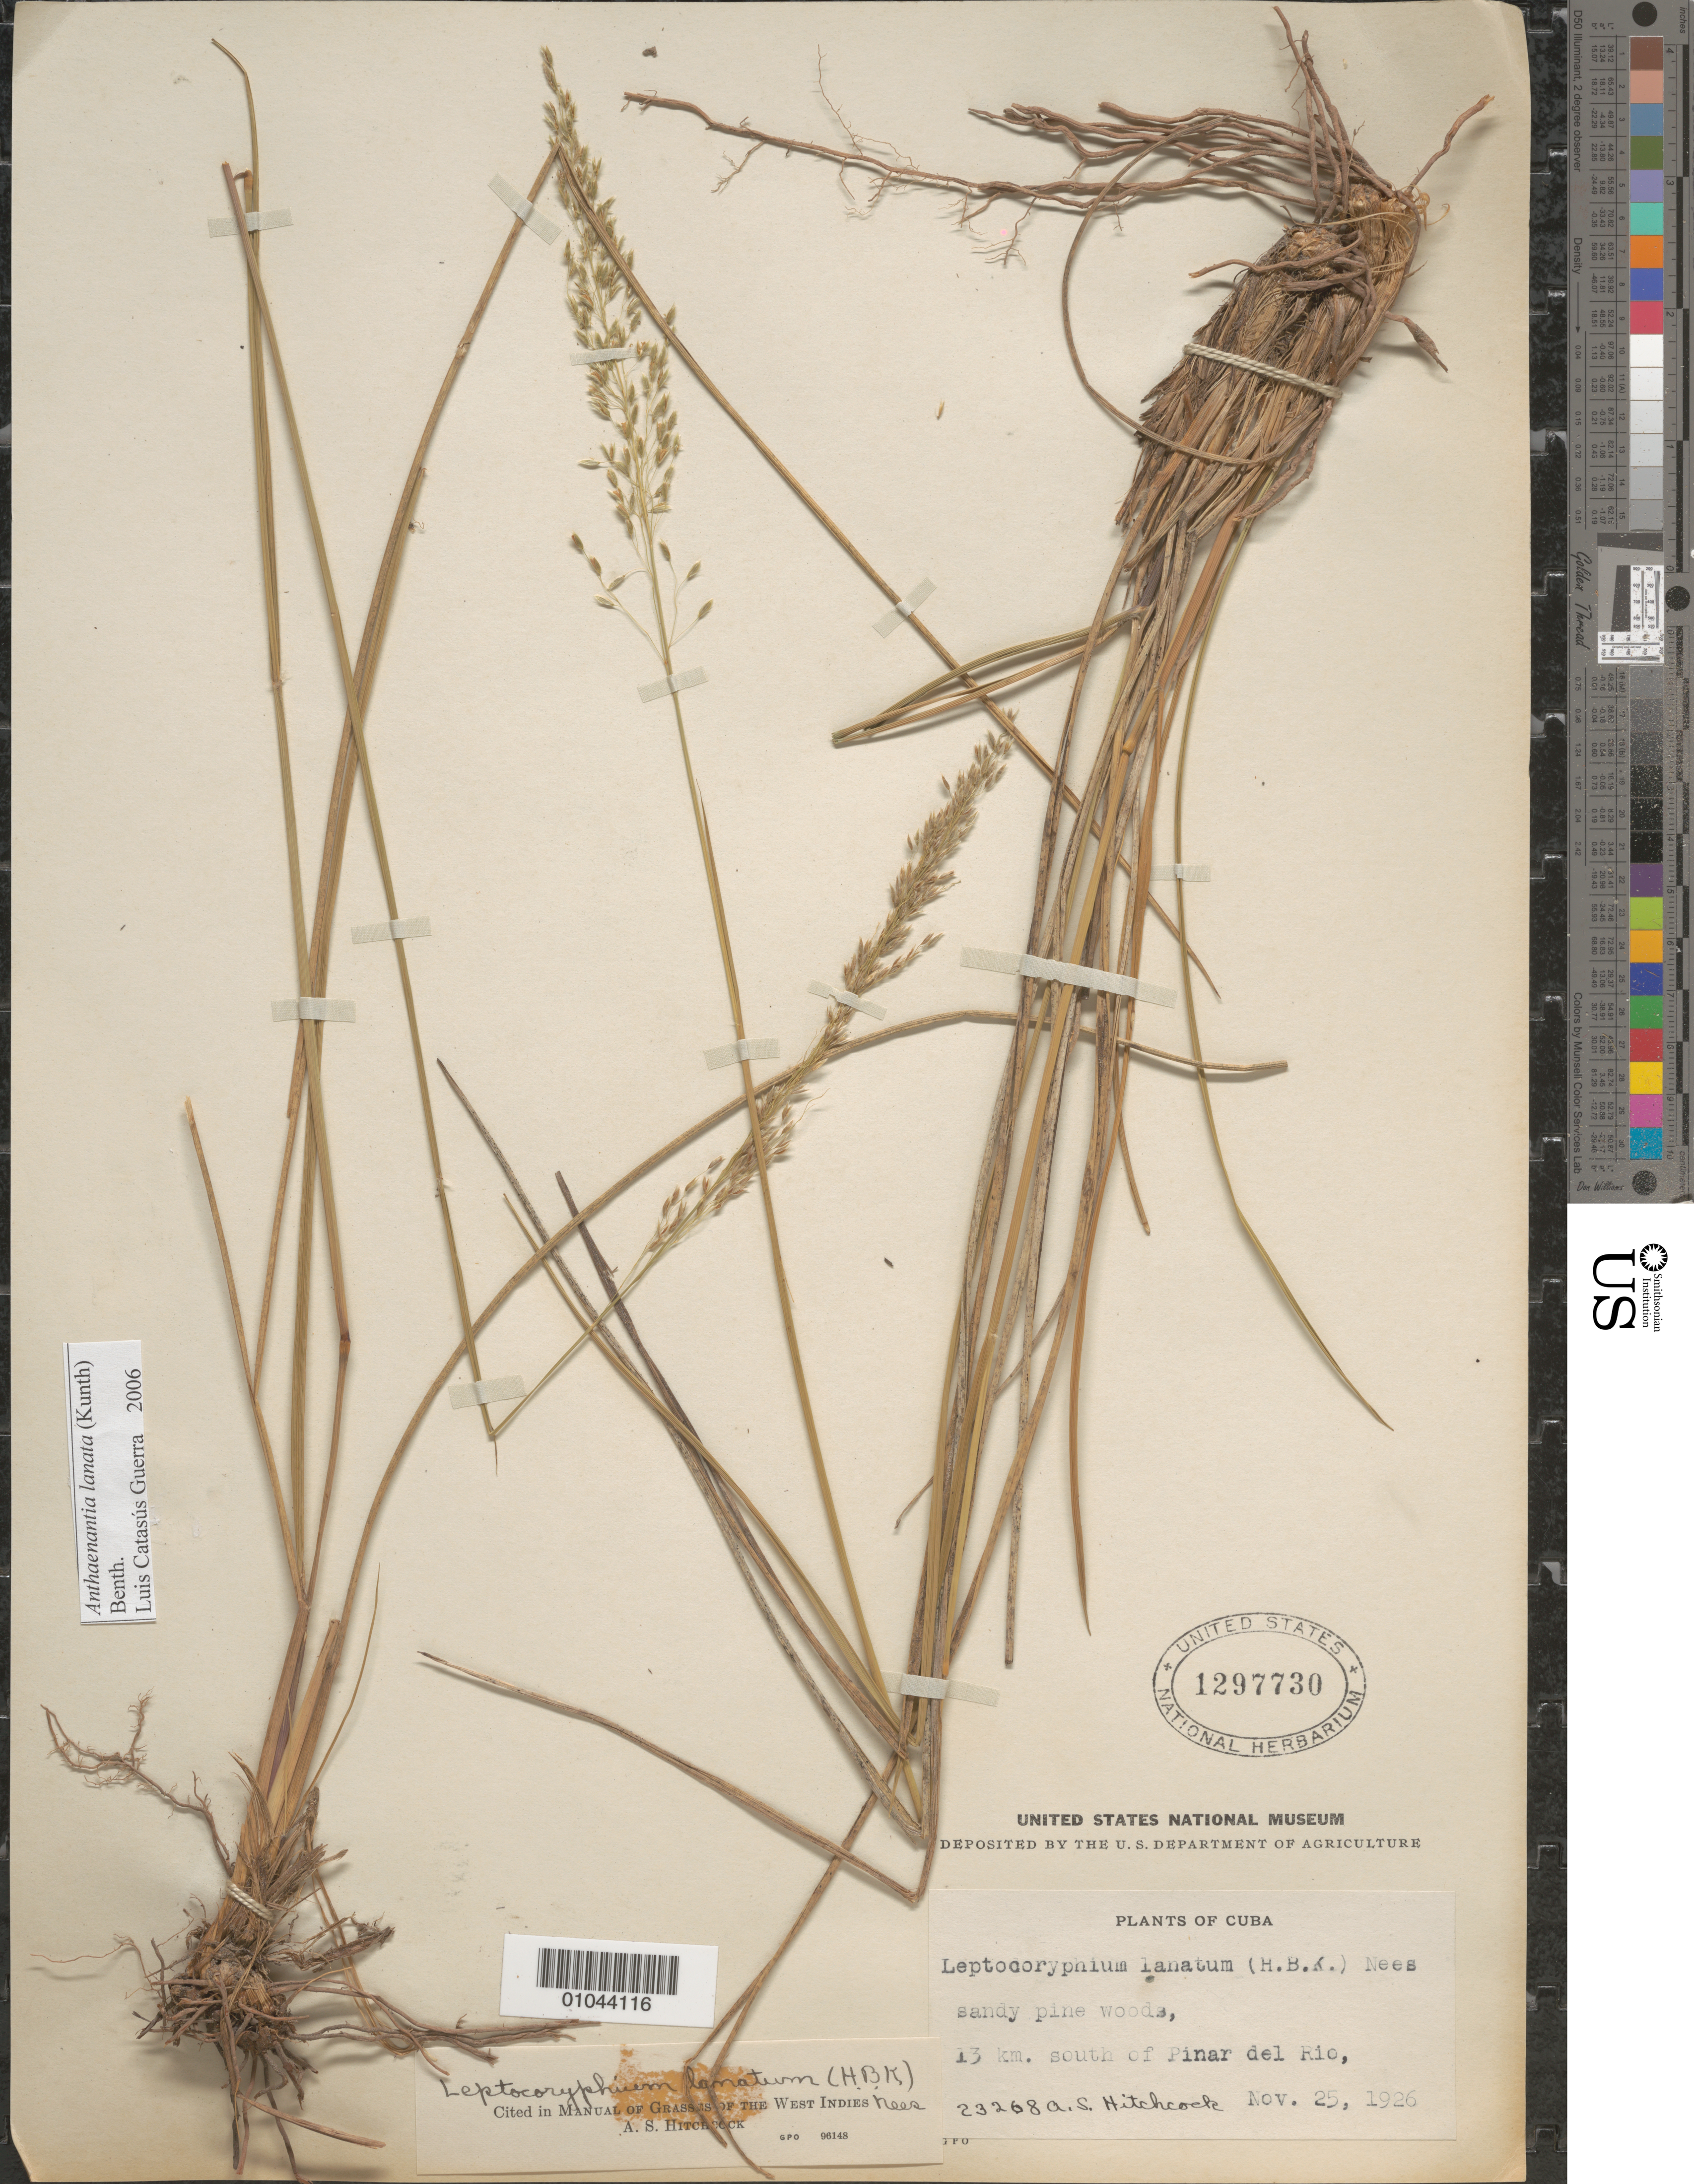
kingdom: Plantae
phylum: Tracheophyta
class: Liliopsida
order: Poales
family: Poaceae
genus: Leptocoryphium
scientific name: Leptocoryphium lanatum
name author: (Kunth) Nees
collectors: A. S. Hitchcock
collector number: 23268a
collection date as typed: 25 Nov 1926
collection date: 1926-11-25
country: Cuba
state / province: Pinar del Rio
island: Cuba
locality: South of Pinar del Rio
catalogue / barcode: US 1297730